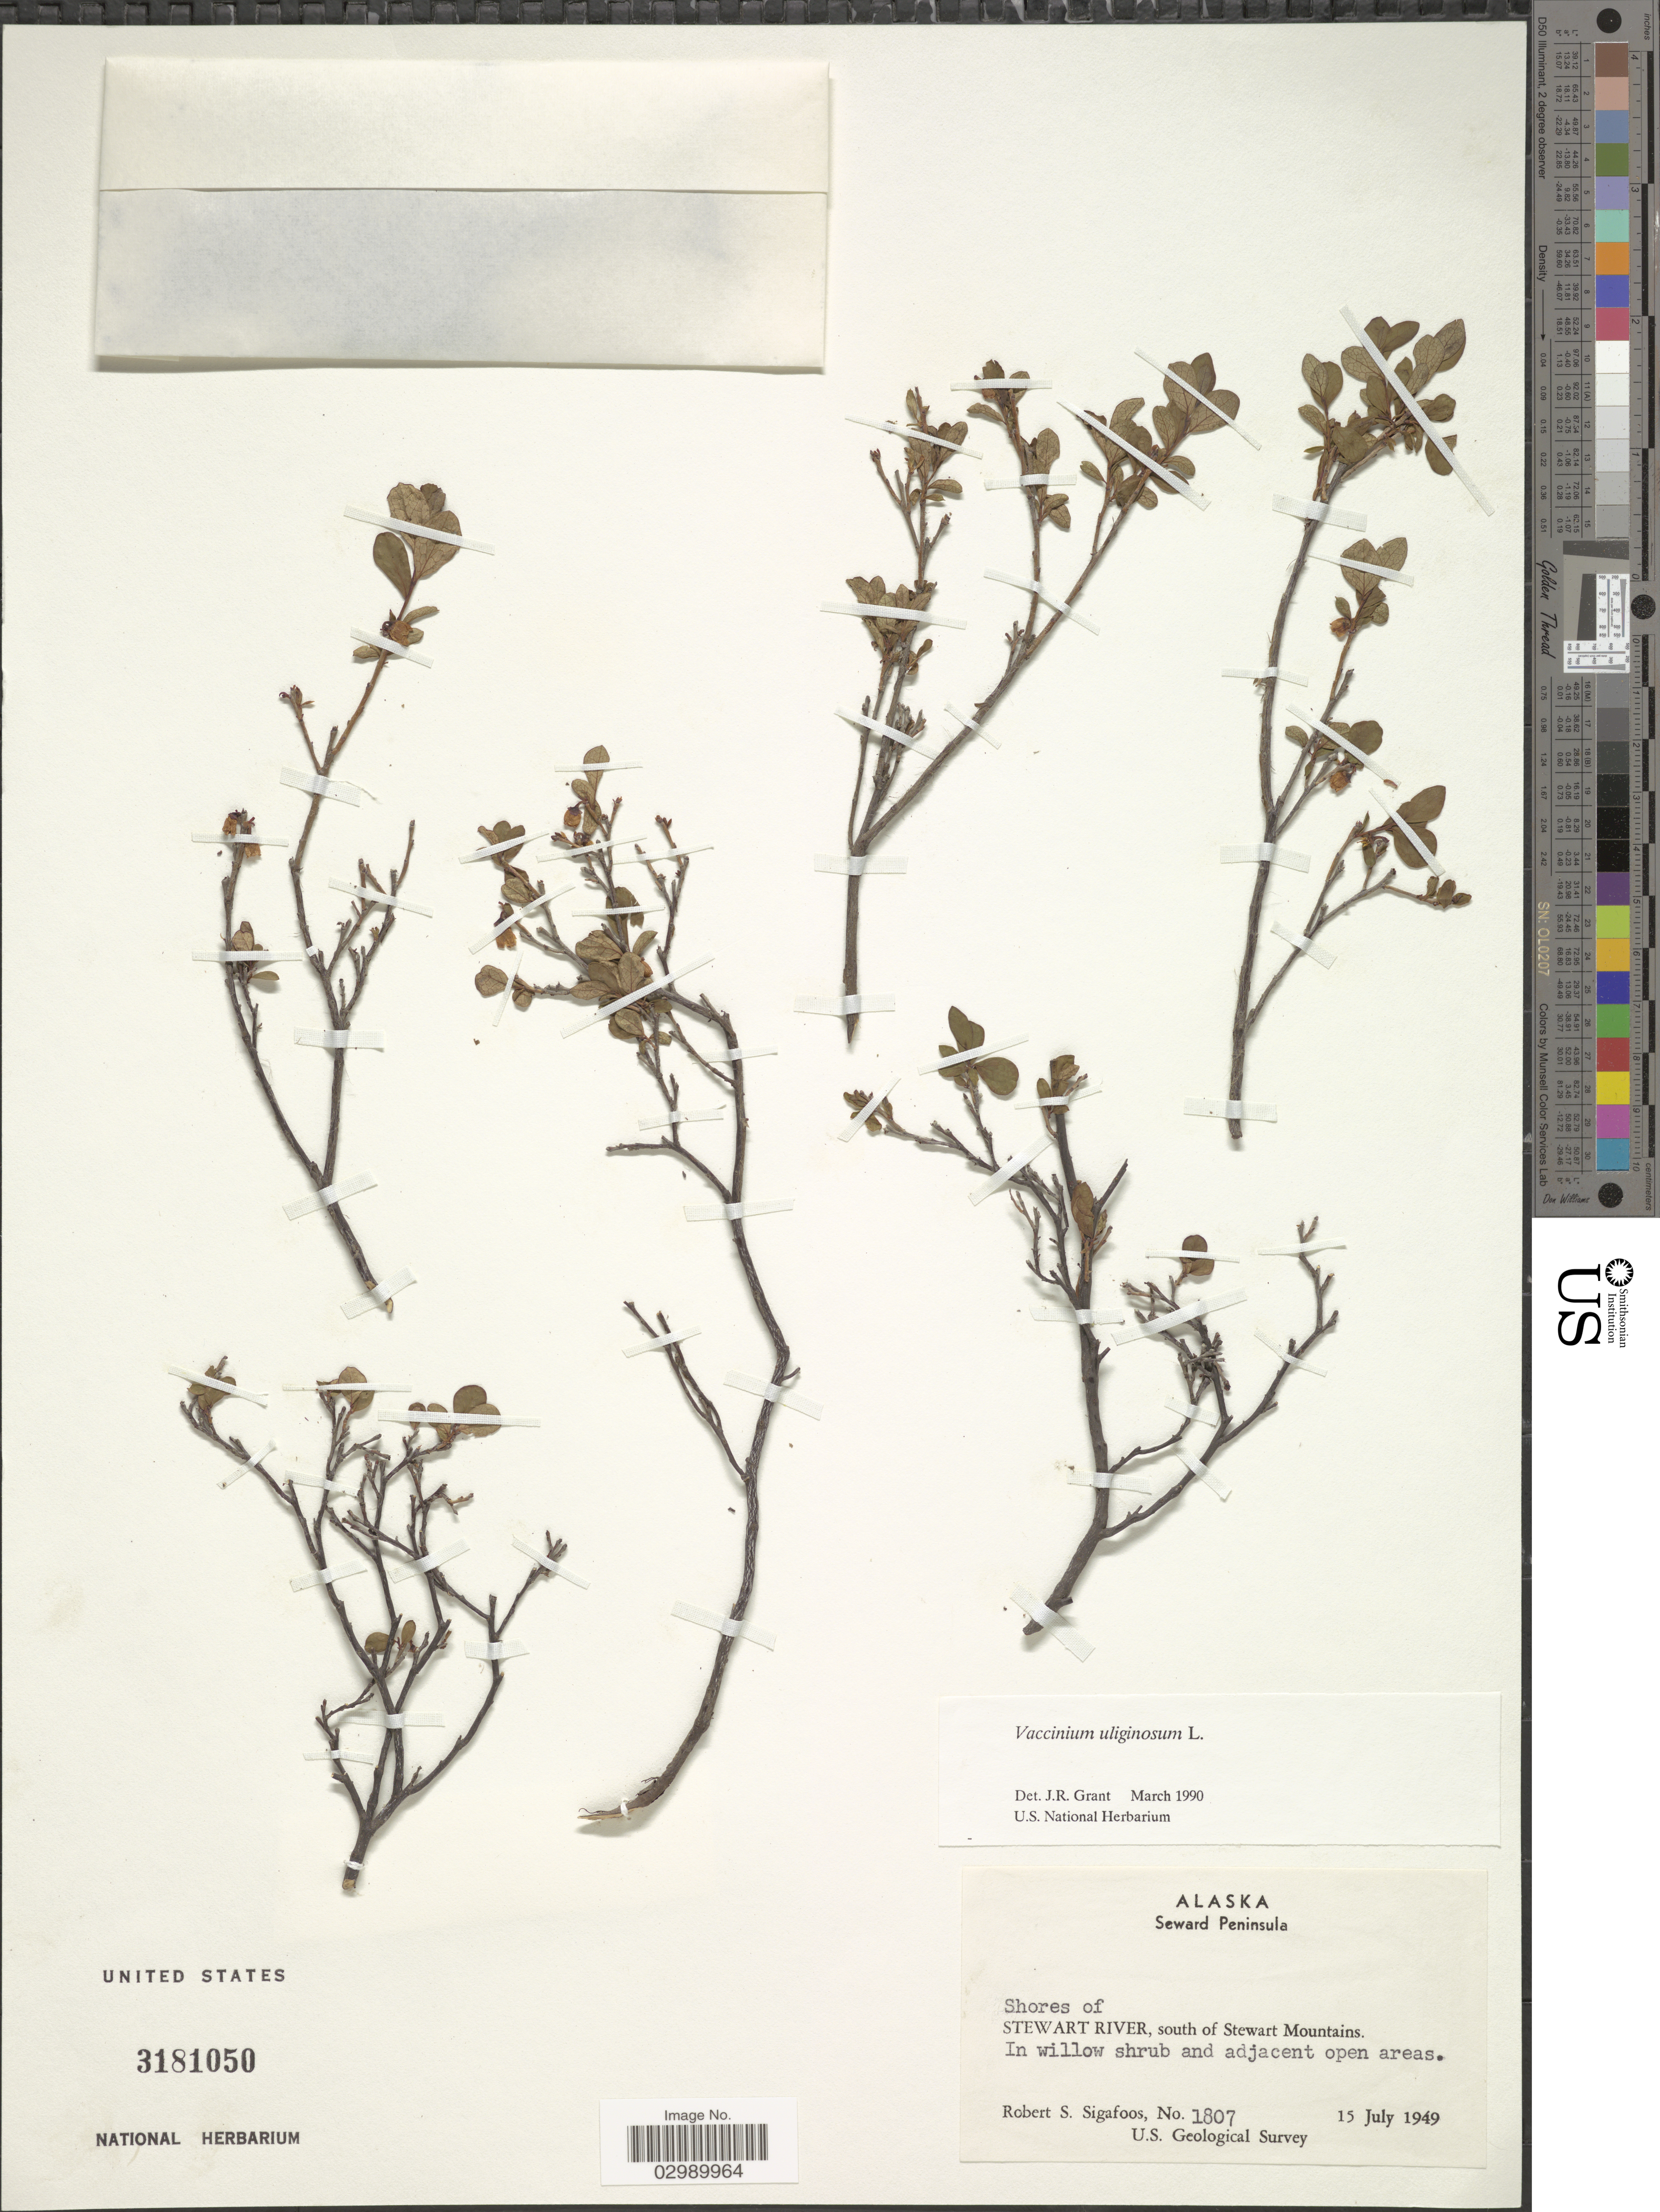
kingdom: Plantae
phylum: Tracheophyta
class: Magnoliopsida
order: Ericales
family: Ericaceae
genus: Vaccinium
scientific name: Vaccinium uliginosum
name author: L.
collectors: R. Sigafoos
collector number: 1807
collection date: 1949-07-15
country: United States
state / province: Alaska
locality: Seward Peninsula, Shores of Stewart RIver, south of Stewart Mountains.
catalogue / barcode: US 3181050